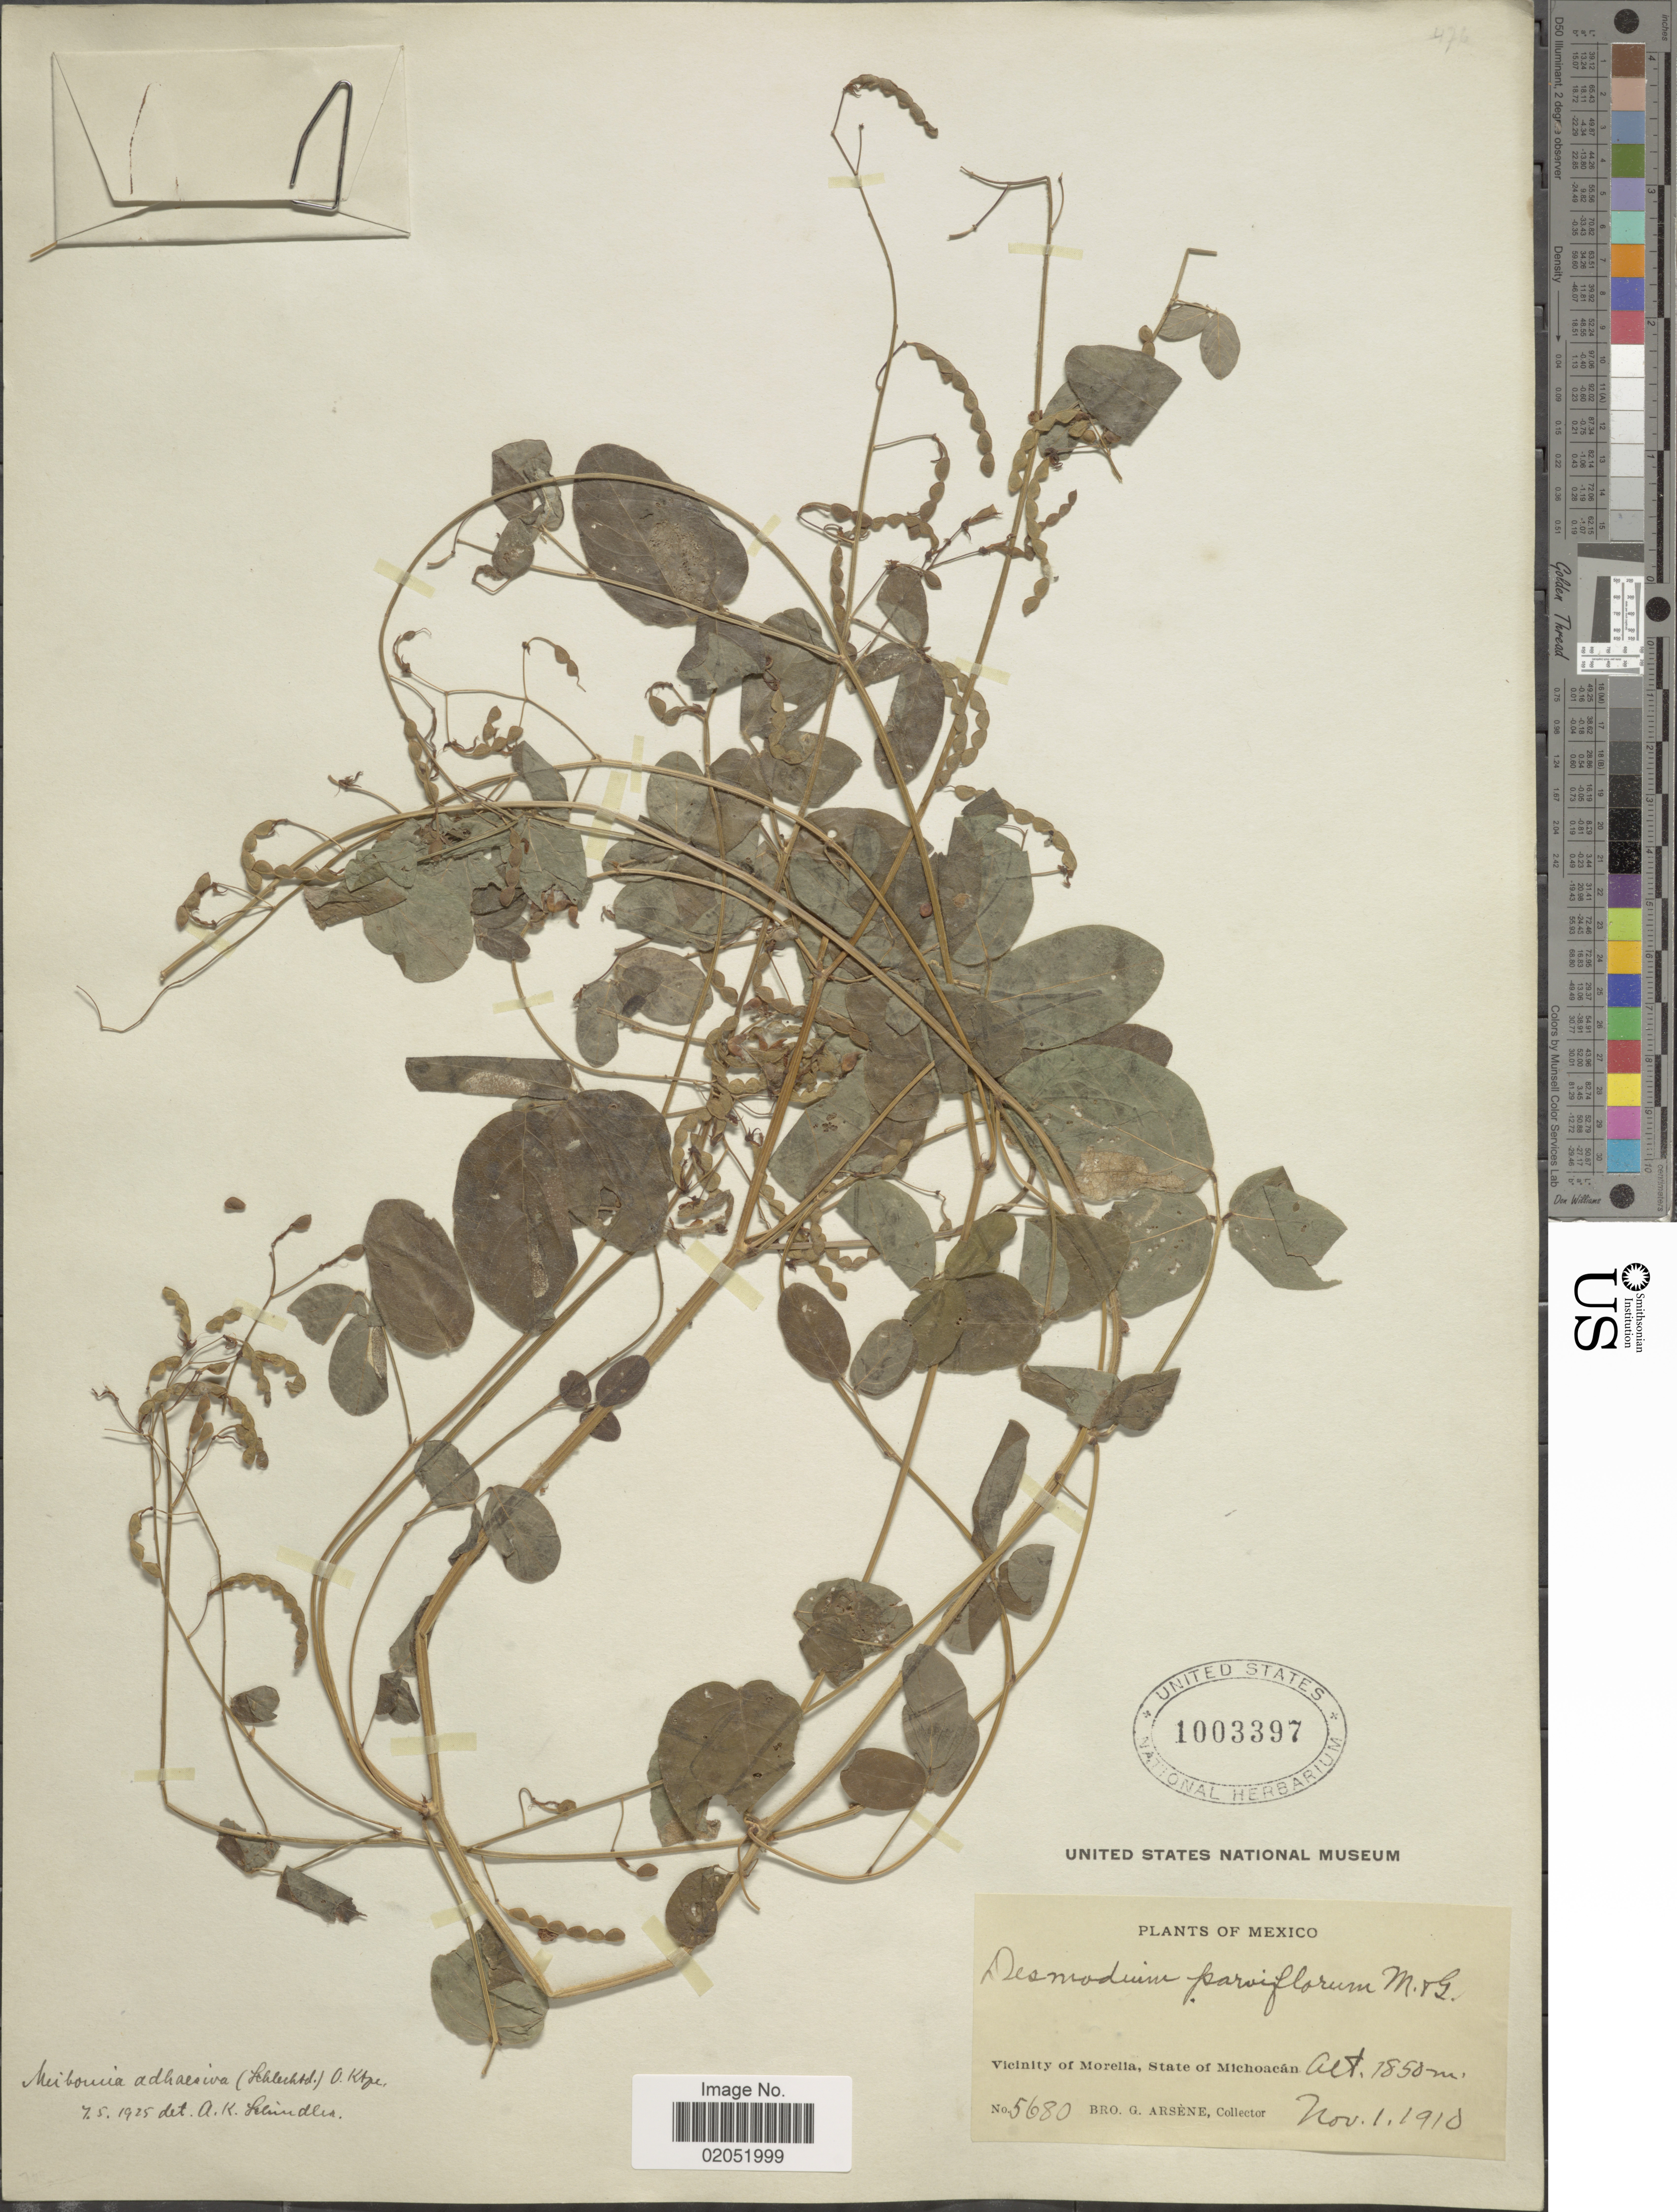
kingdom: Plantae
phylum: Tracheophyta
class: Magnoliopsida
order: Fabales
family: Fabaceae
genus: Desmodium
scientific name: Desmodium adhaesivum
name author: Schltdl.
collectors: Bro. G. Arsène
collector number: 5680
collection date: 1910-11-01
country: Mexico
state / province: Michoacán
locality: Vicinity of Morelia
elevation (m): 1850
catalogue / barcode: US 1003397